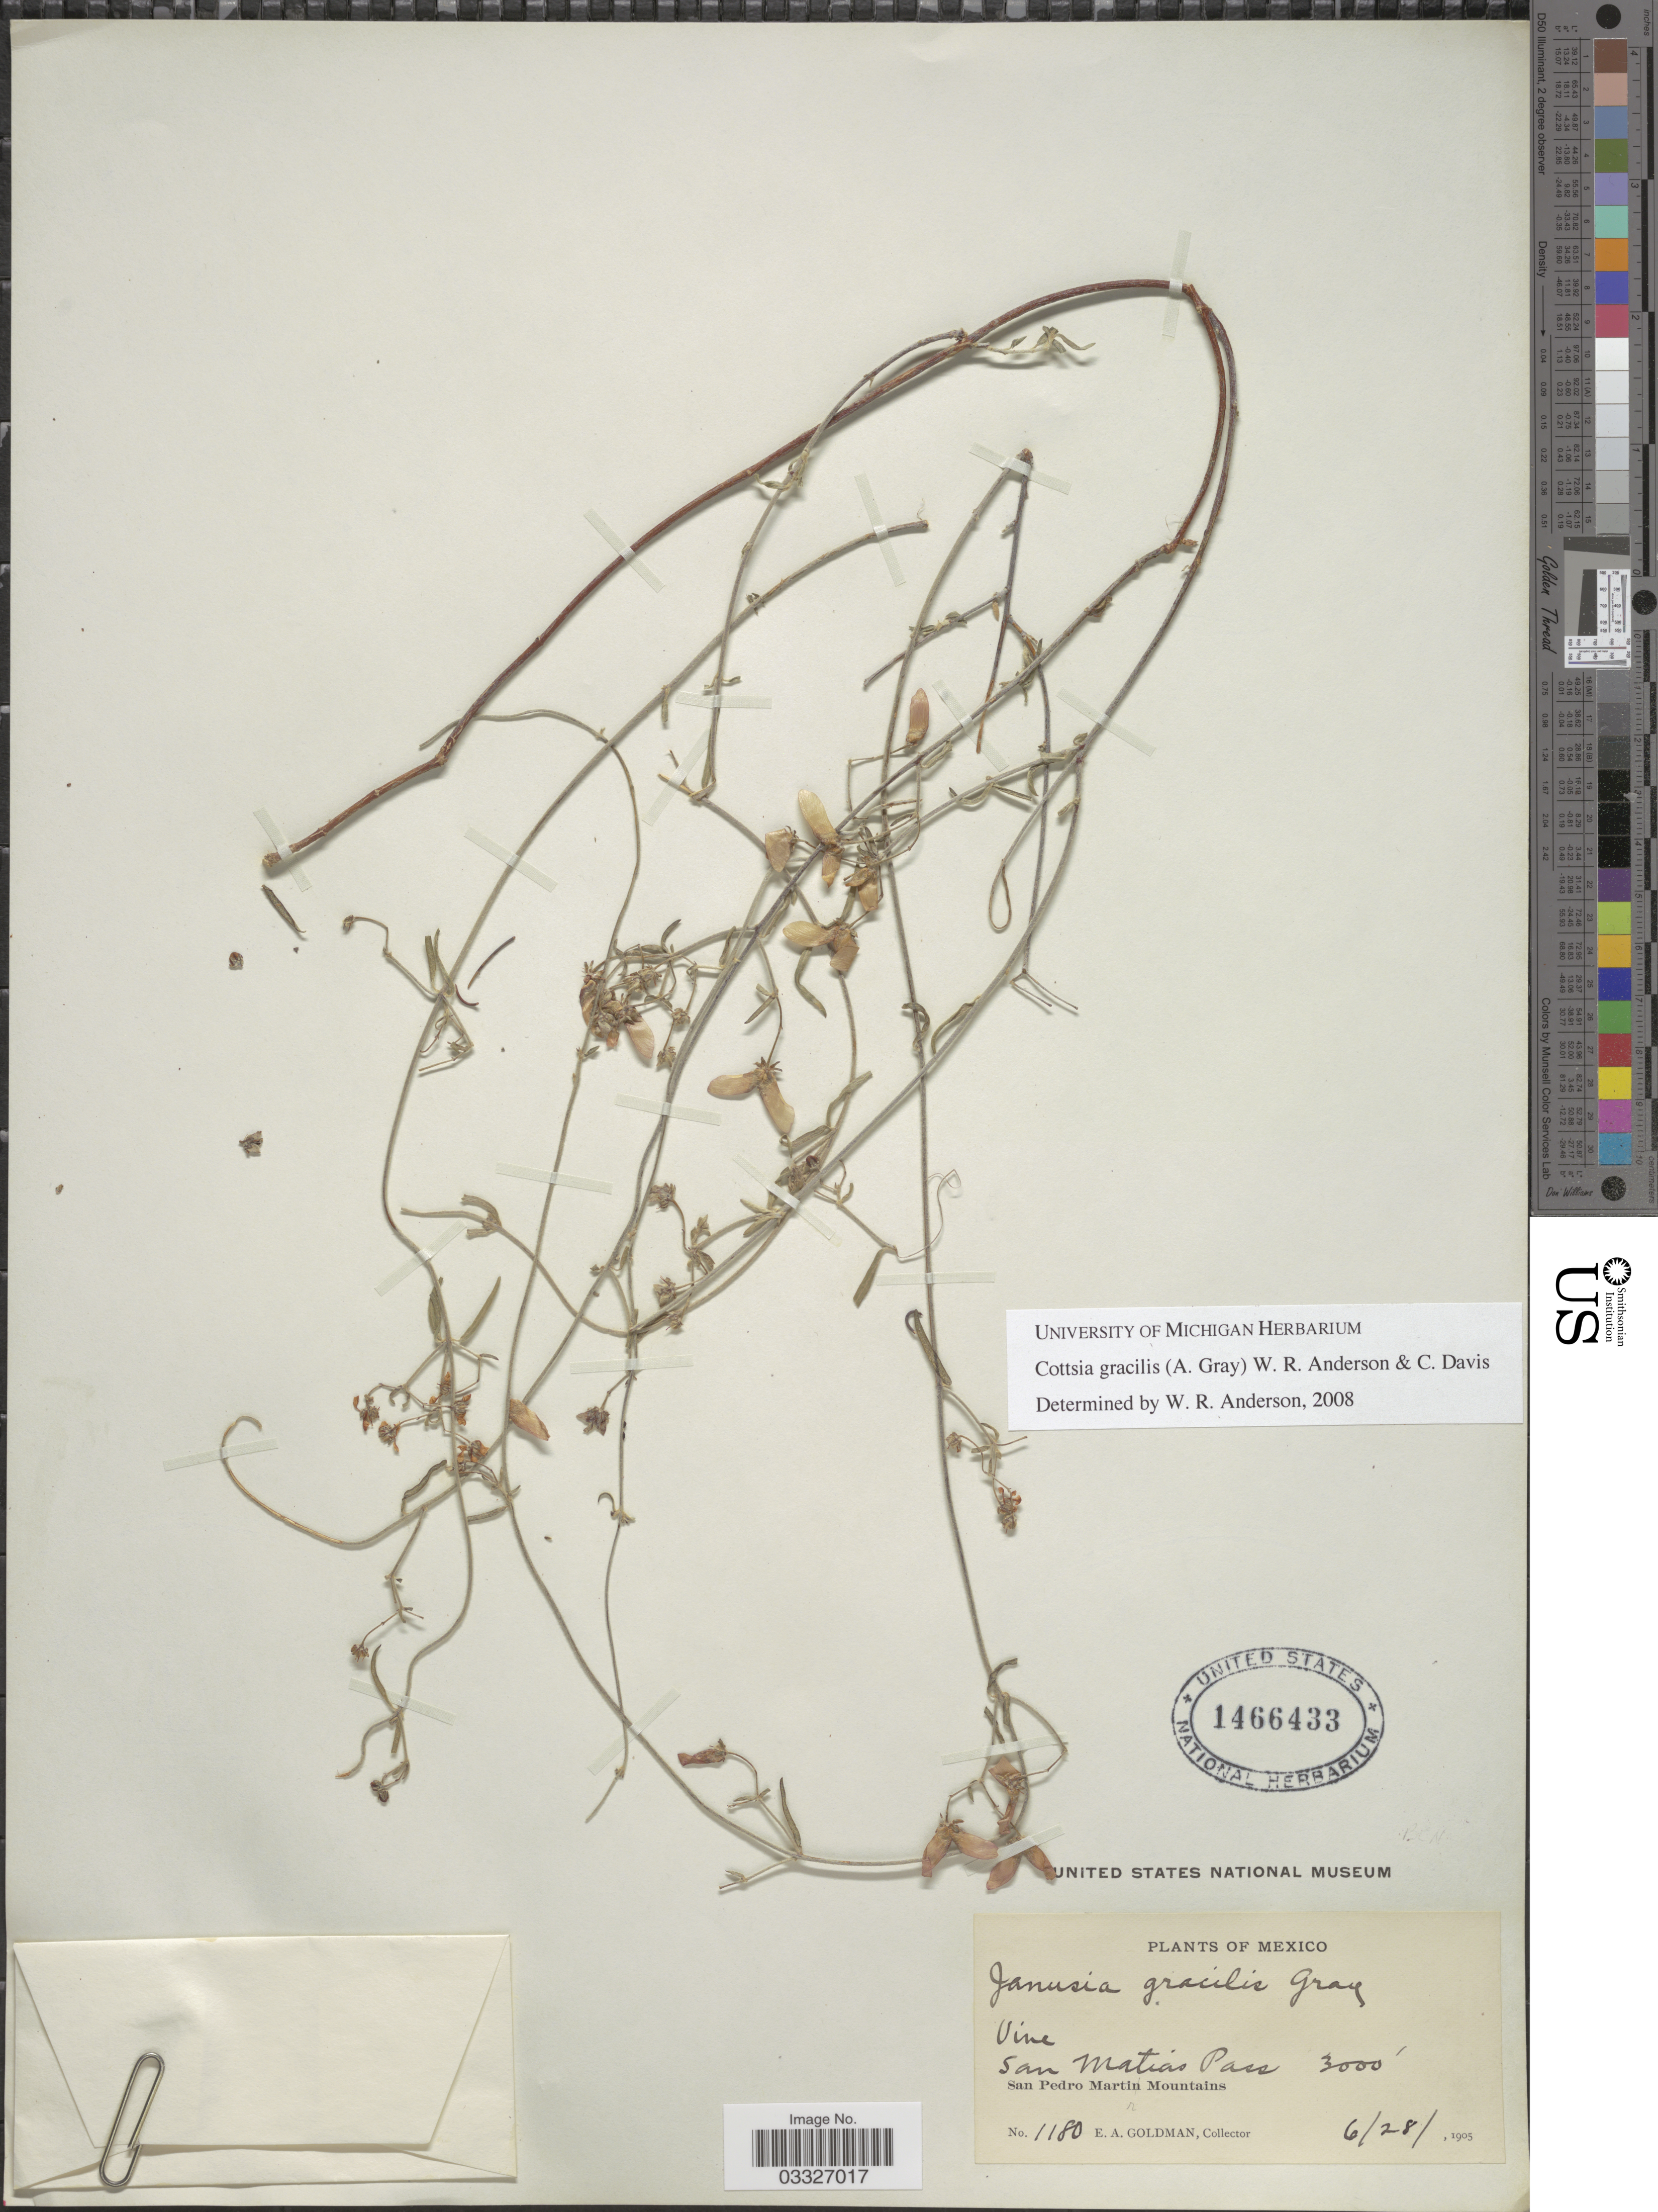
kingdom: Plantae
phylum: Tracheophyta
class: Magnoliopsida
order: Malpighiales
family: Malpighiaceae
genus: Cottsia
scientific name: Cottsia gracilis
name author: (A. Gray) W.R. Anderson & C. Davis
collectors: E. A. Goldman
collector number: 1180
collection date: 1905-06-28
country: Mexico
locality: San Matias Pass. San Pedro Martin Mountains.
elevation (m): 914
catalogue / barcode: US 1466433